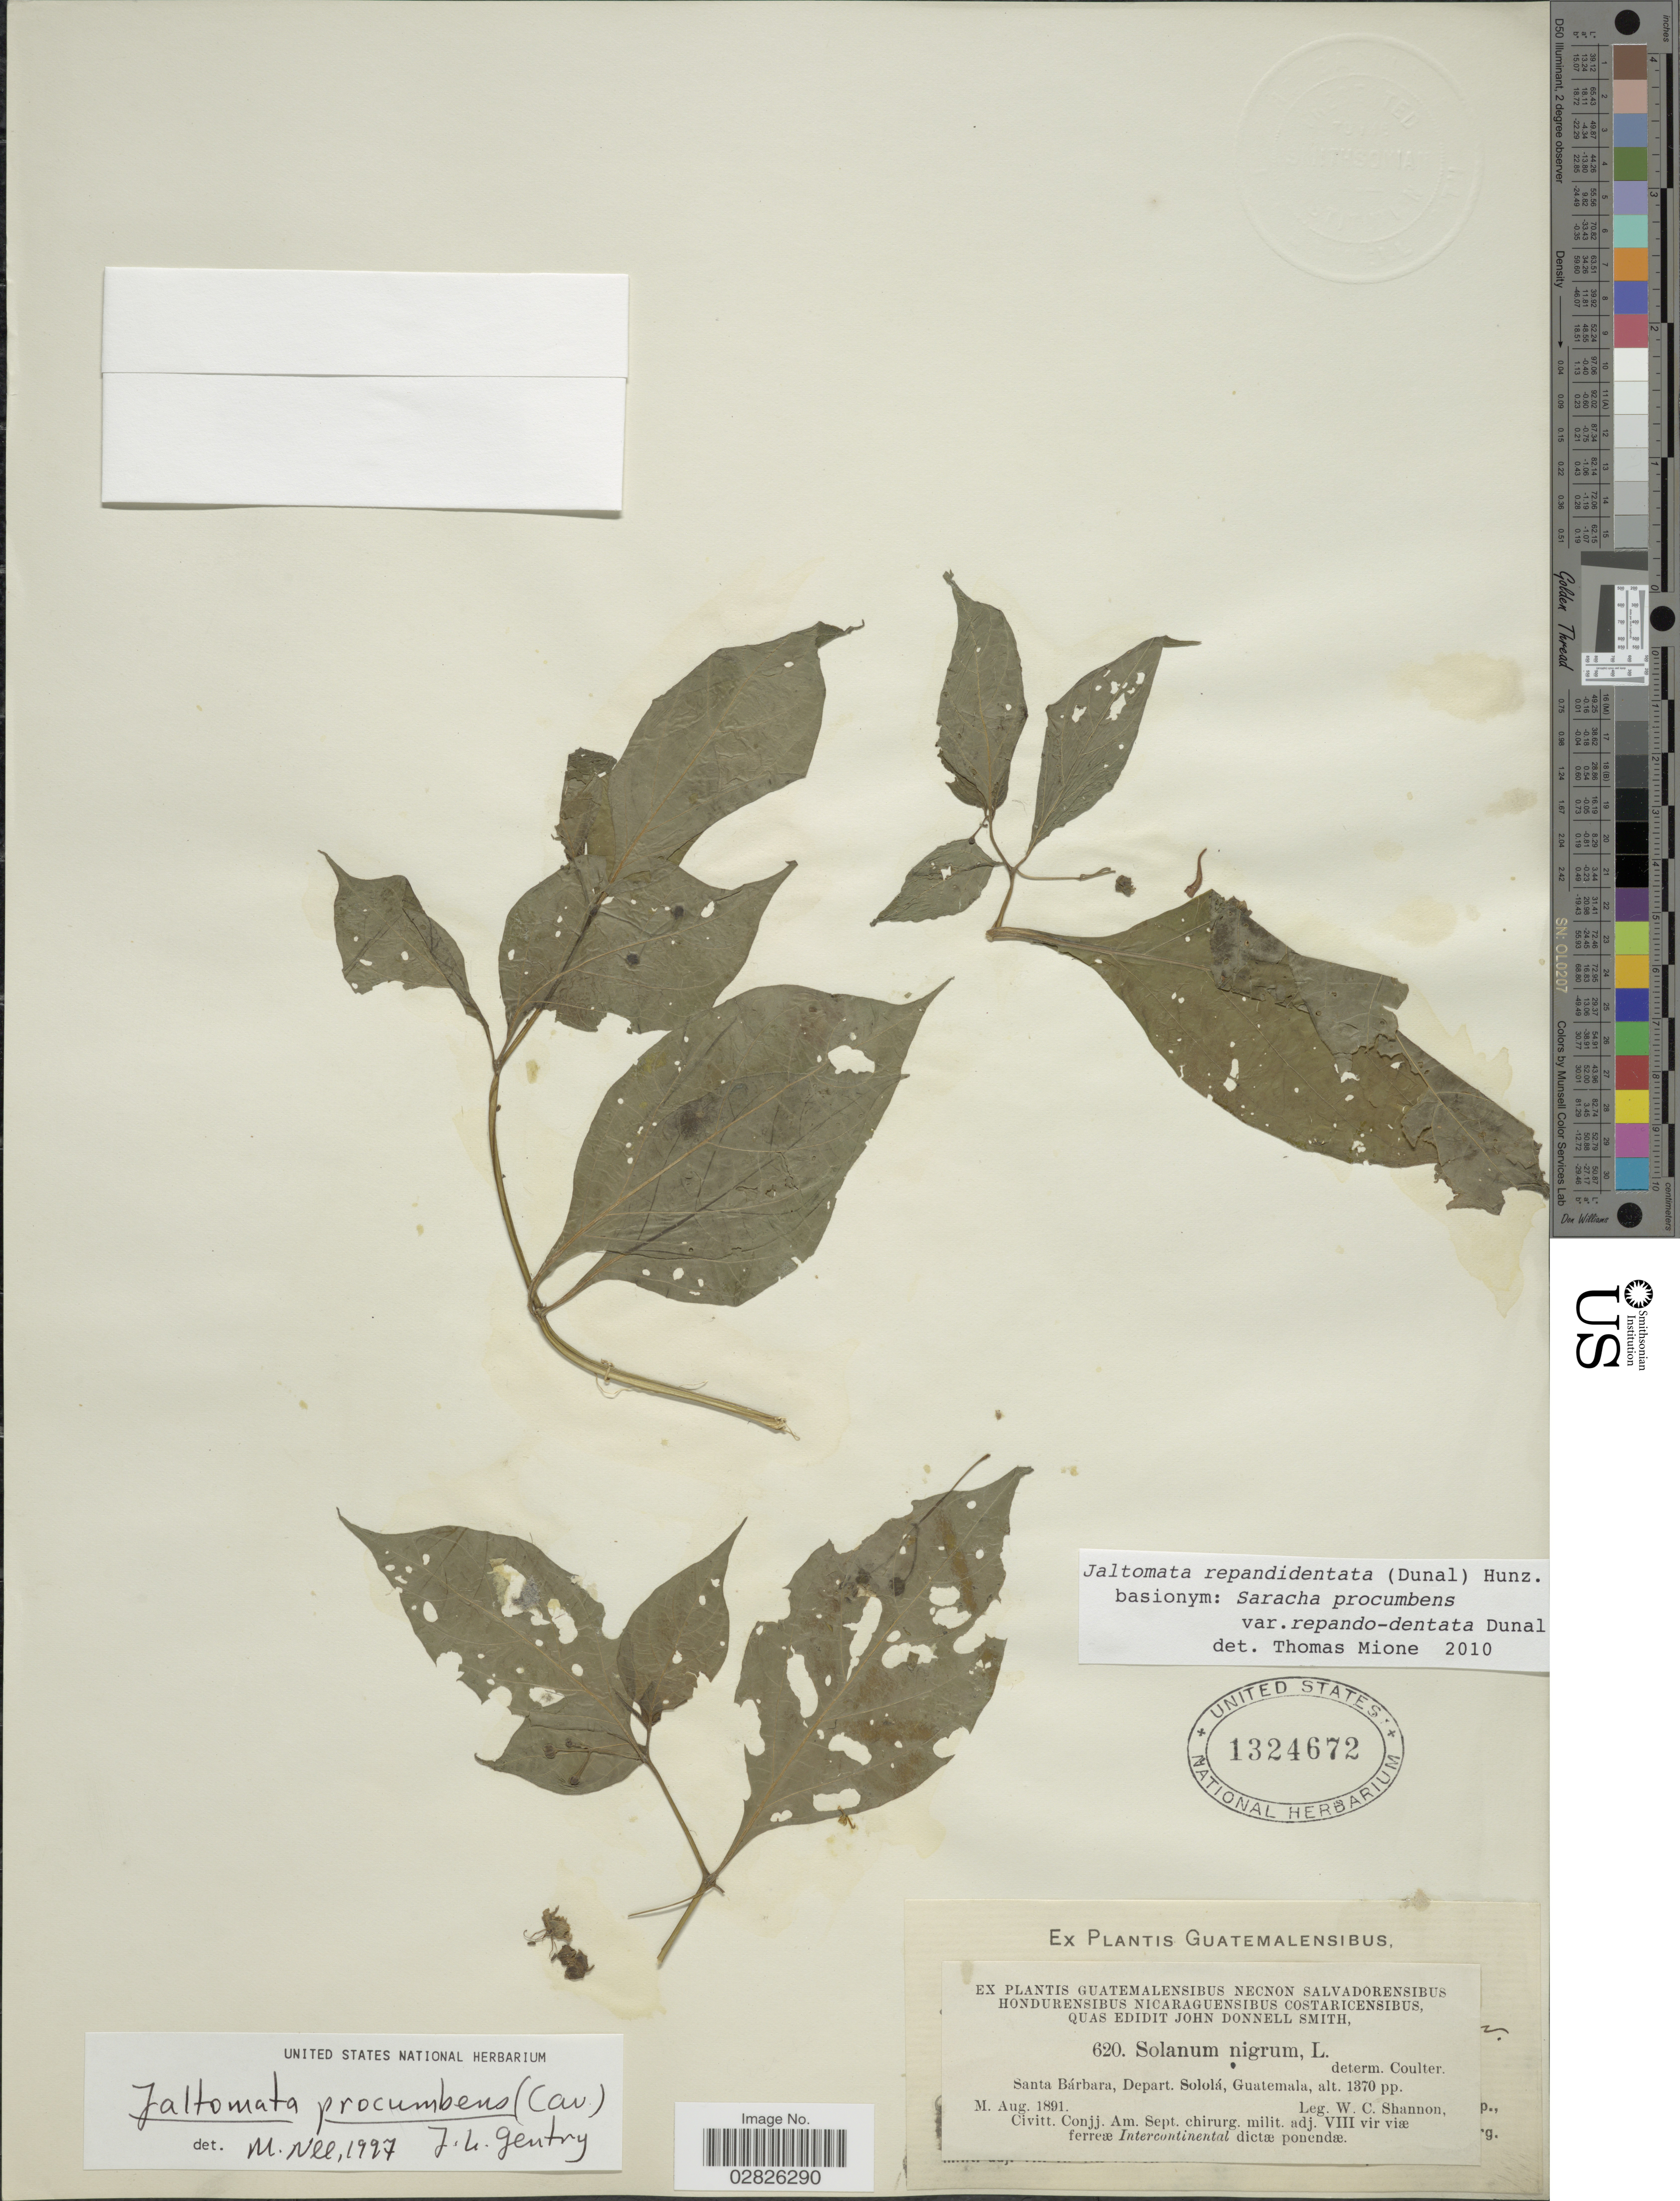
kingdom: Plantae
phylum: Tracheophyta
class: Magnoliopsida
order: Solanales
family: Solanaceae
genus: Jaltomata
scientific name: Jaltomata repandidentata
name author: (Dunal) Hunz.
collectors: W. C. Shannon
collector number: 620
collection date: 1891-08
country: Guatemala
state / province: Sololá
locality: Santa Bárbara, Depart. Sololá.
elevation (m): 418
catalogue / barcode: US 1324672